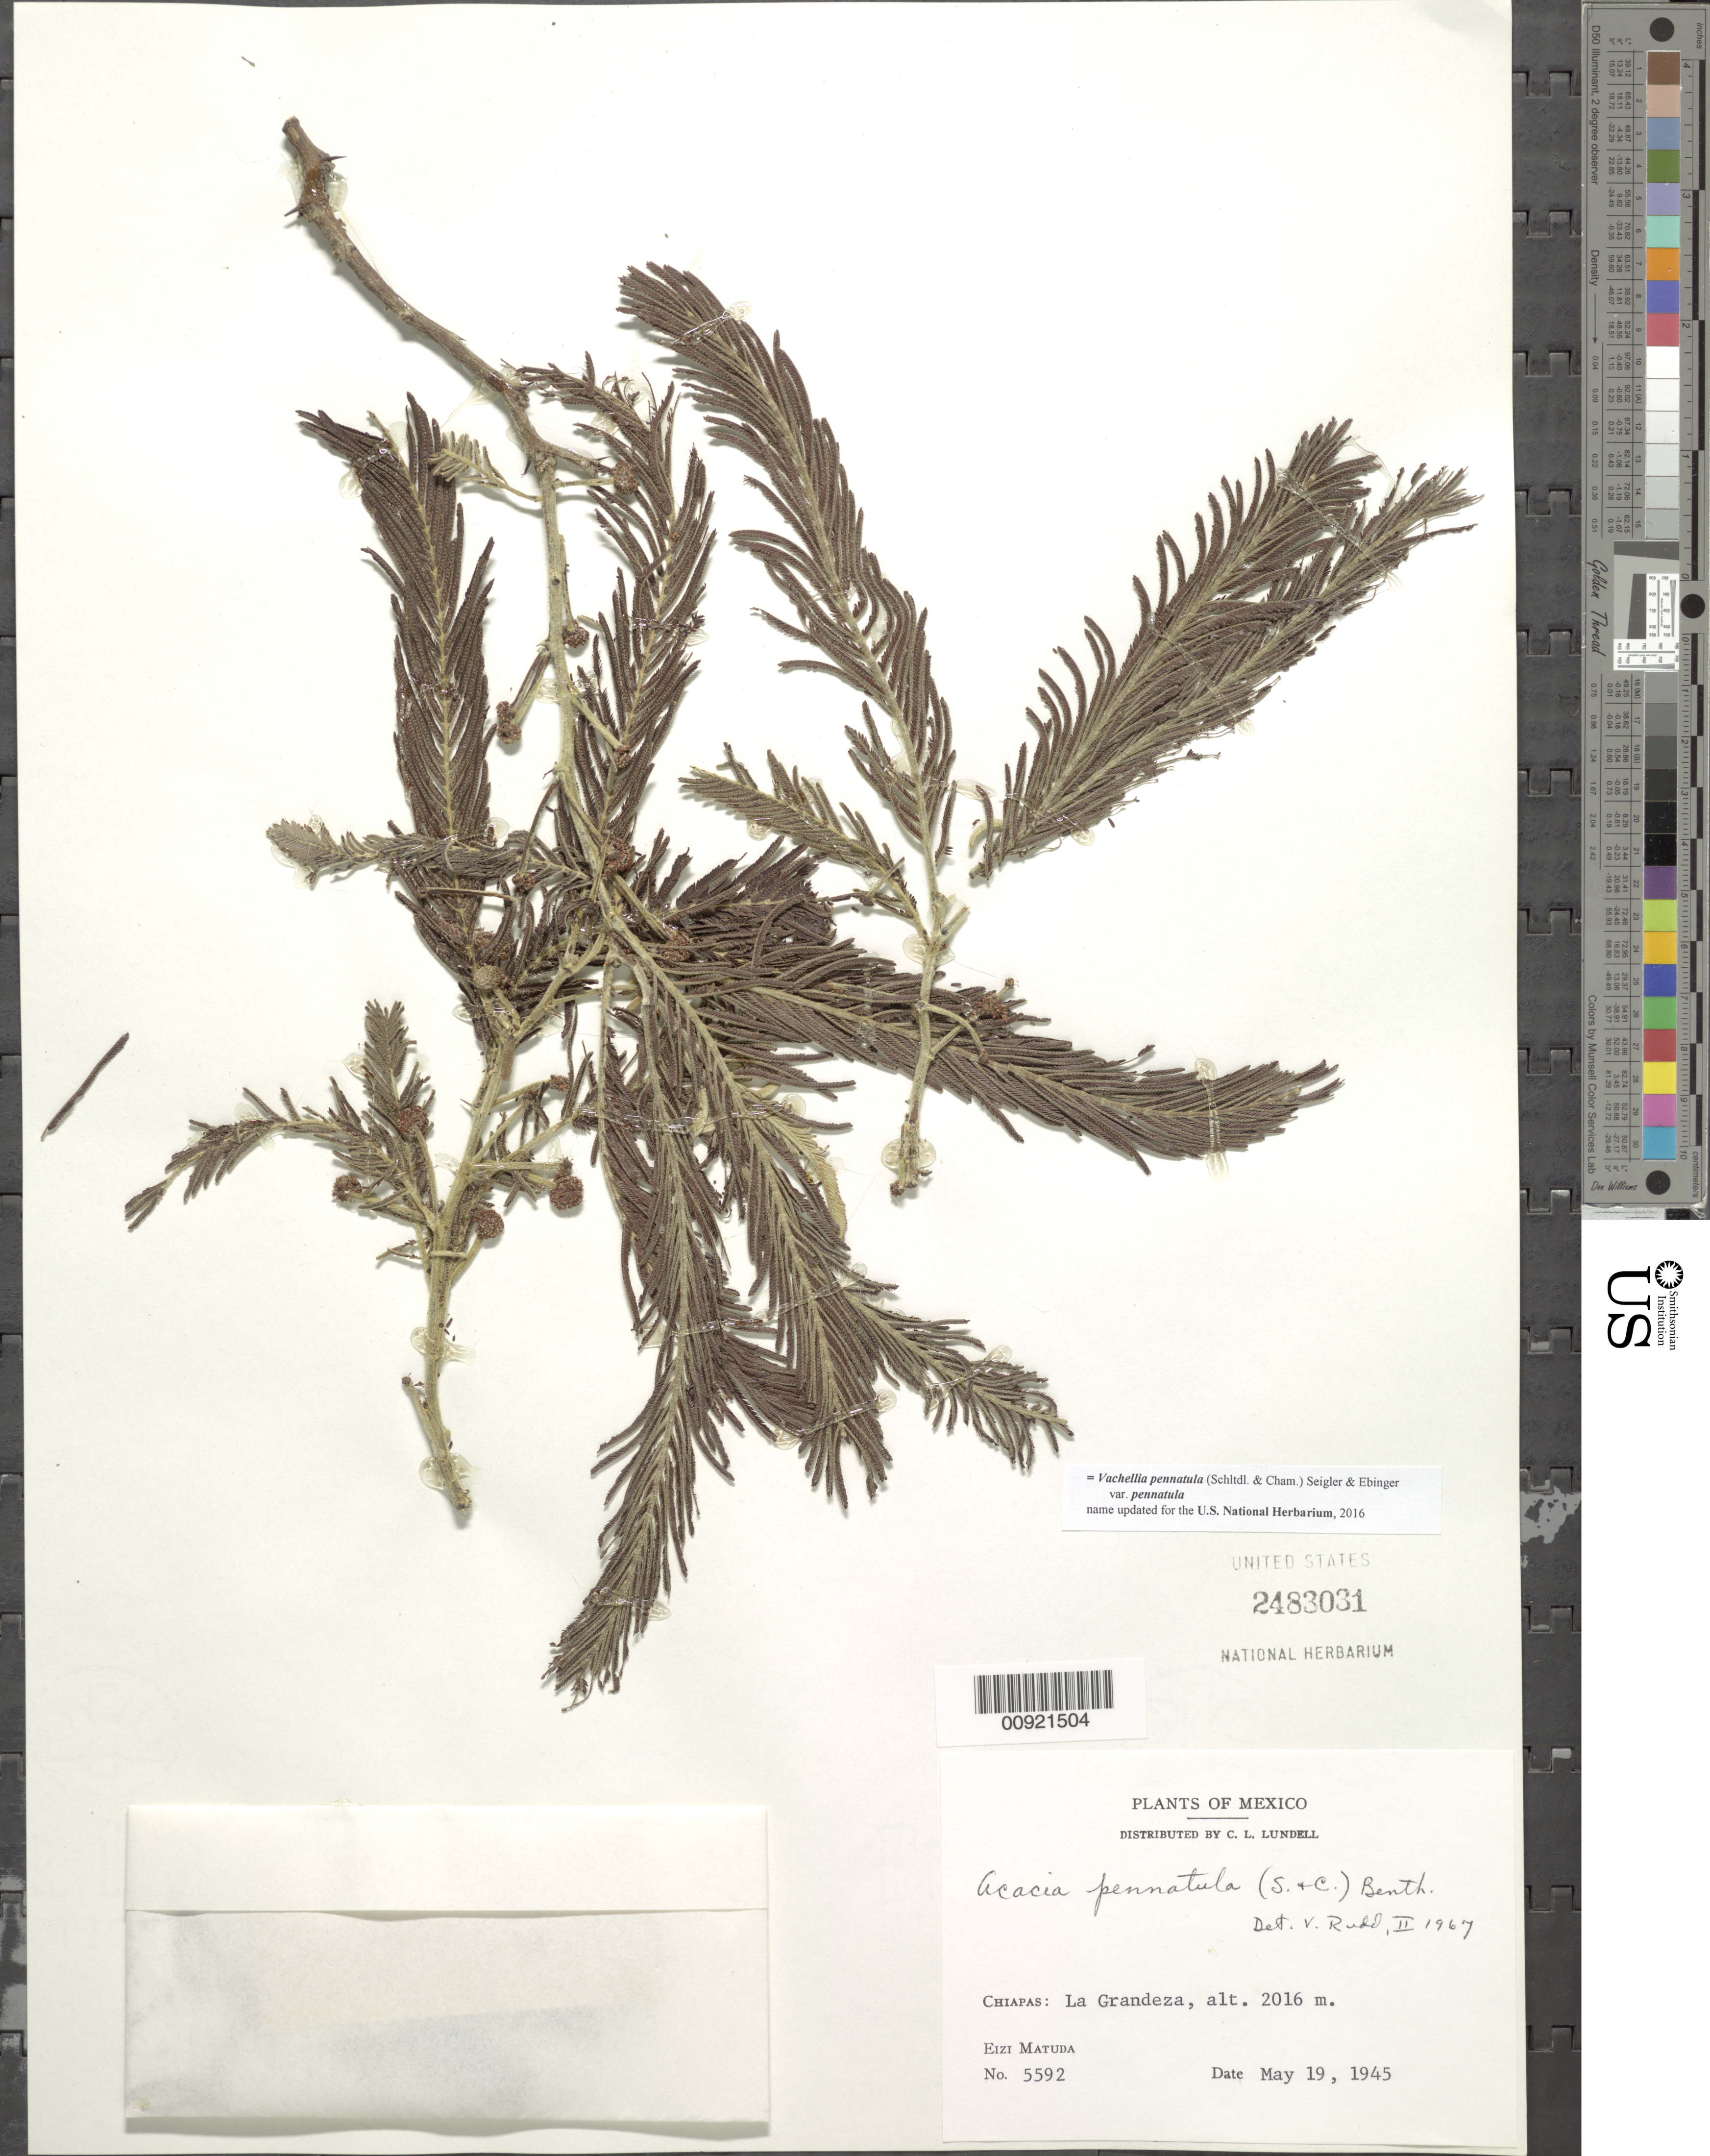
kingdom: Plantae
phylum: Tracheophyta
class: Magnoliopsida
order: Fabales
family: Fabaceae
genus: Vachellia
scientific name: Vachellia pennatula var. pennatula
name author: (Schltdl. & Cham.) Seigler & Ebinger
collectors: E. Matuda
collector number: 5592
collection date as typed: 19 May 1945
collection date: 1945-05-19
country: Mexico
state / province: Chiapas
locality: Chiapas: La Grandeza.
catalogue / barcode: US 2483031